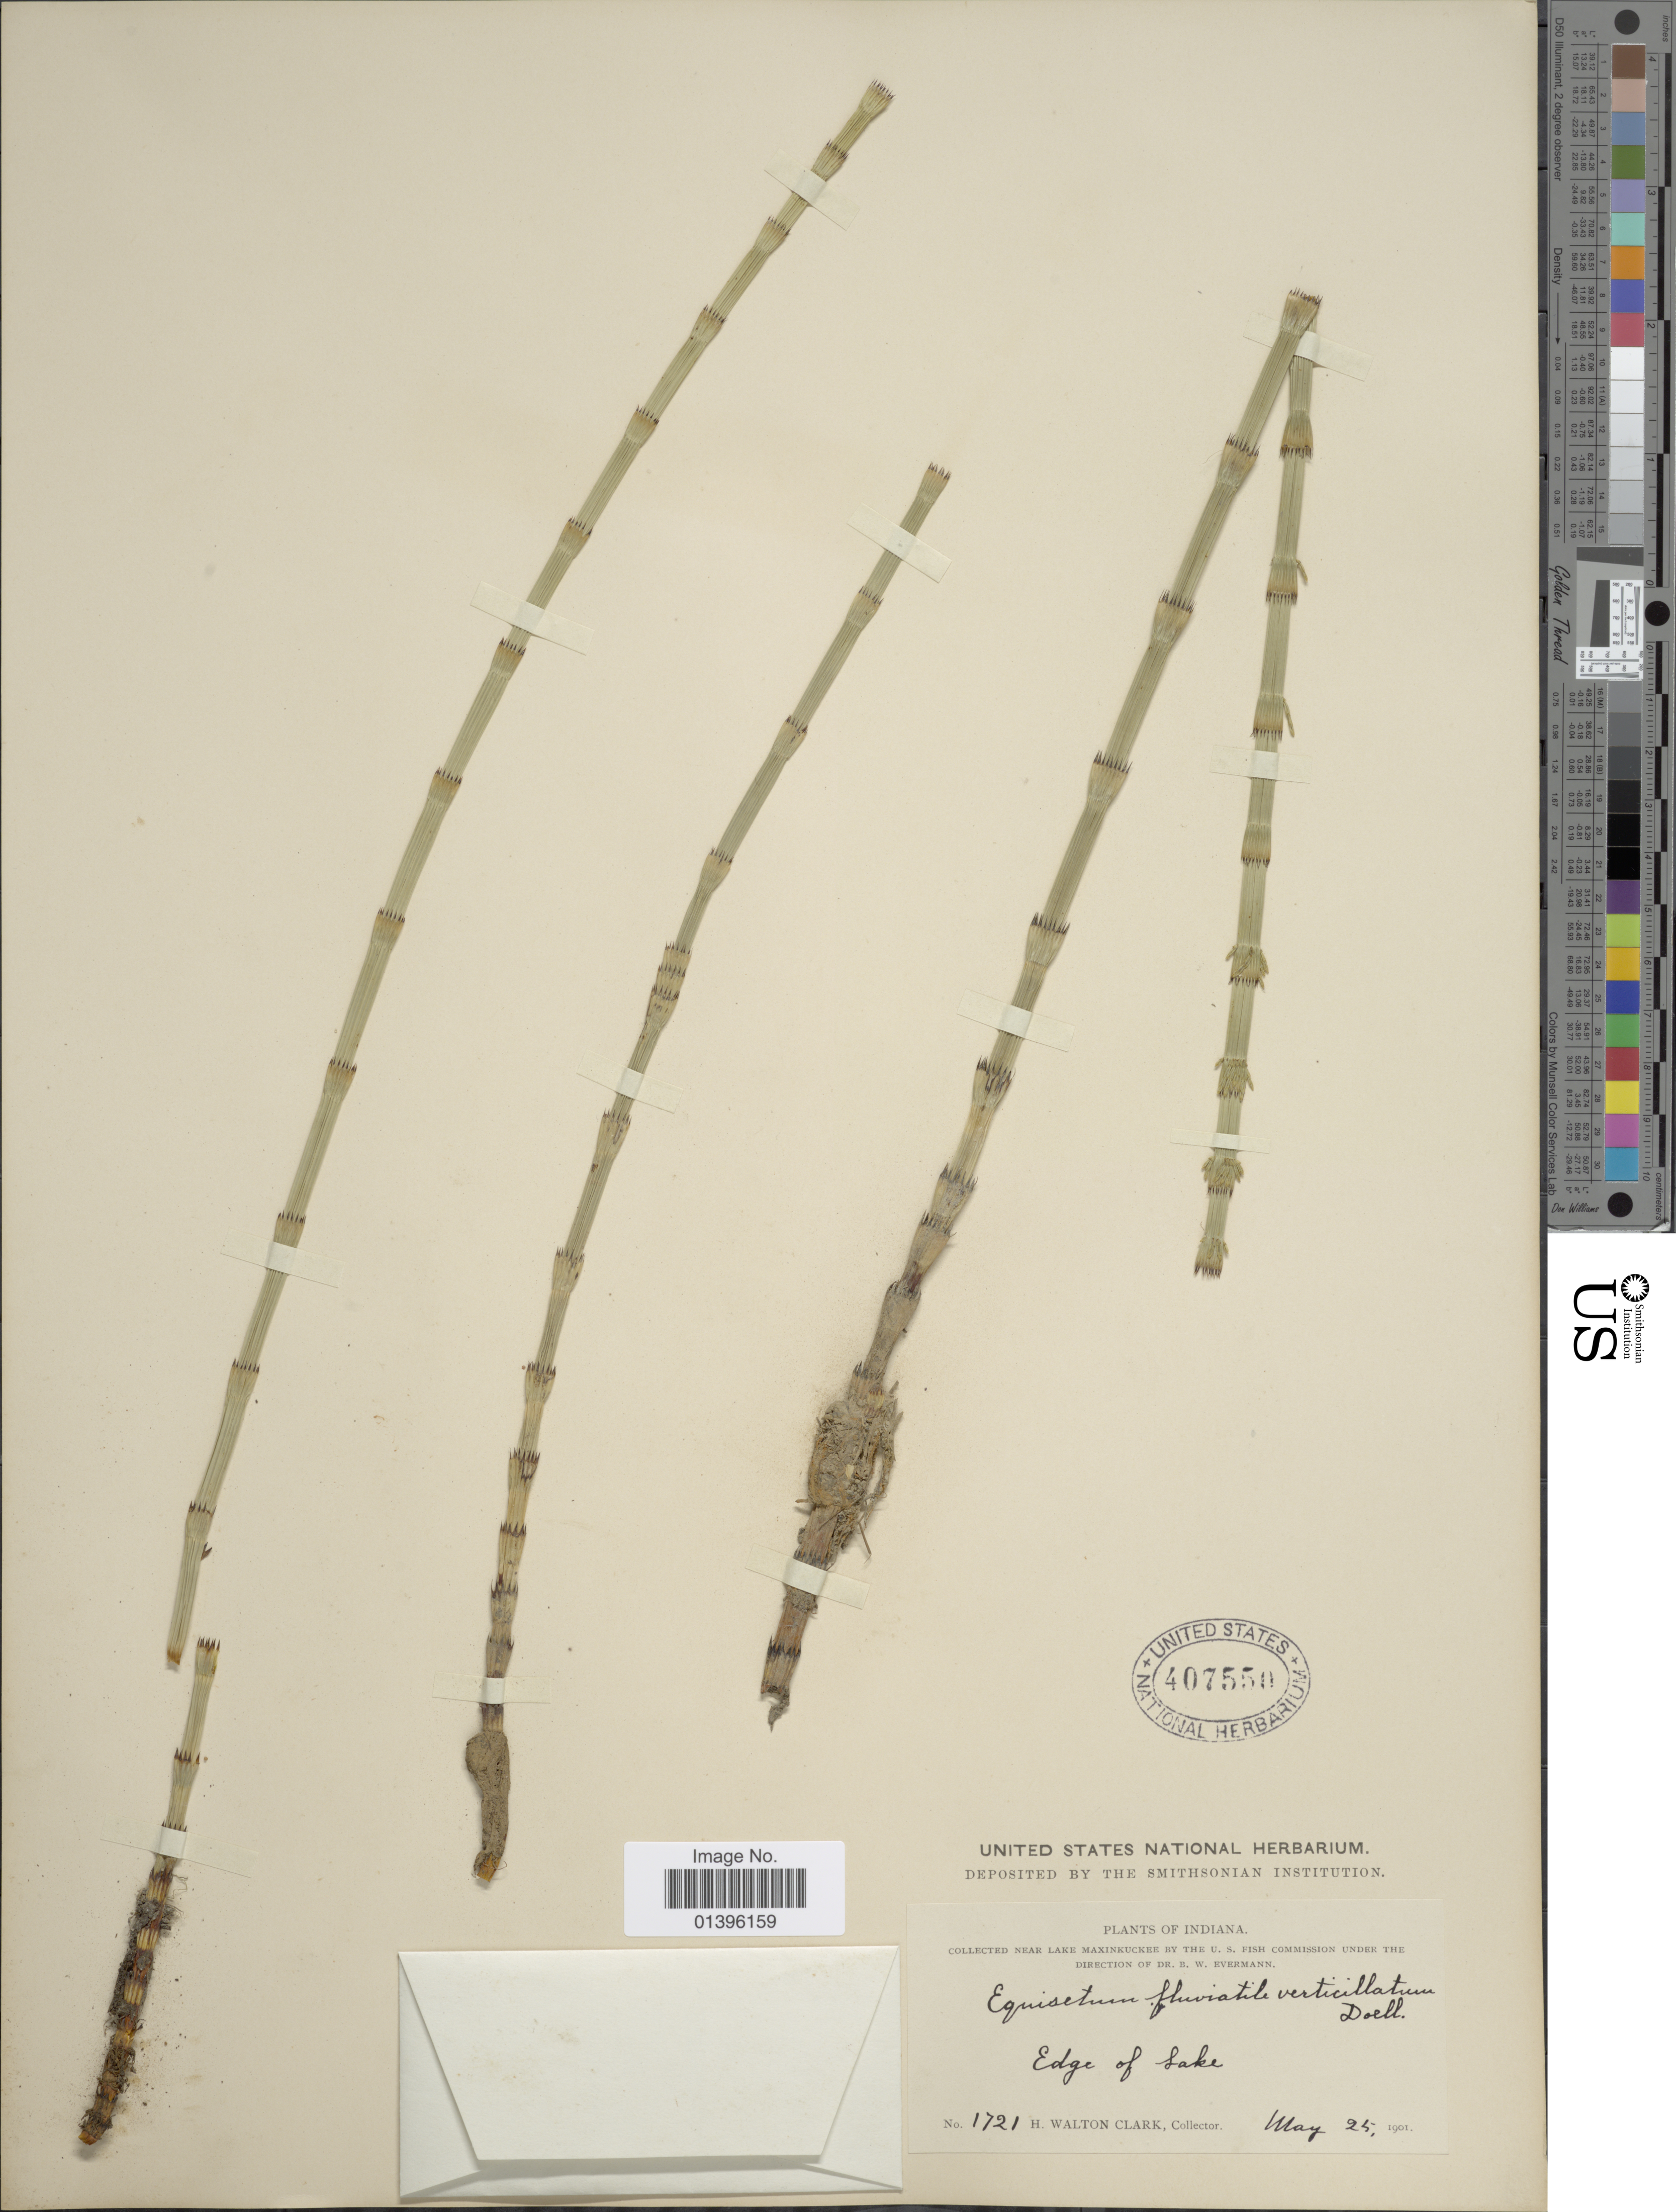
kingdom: Plantae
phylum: Tracheophyta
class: Polypodiopsida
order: Equisetales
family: Equisetaceae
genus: Equisetum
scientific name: Equisetum fluviatile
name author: L.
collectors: H. W. Clark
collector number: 1721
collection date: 1901-05-25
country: United States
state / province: Indiana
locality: Near Lake Maxinkuckee. Edge of Lake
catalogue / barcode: US 407550